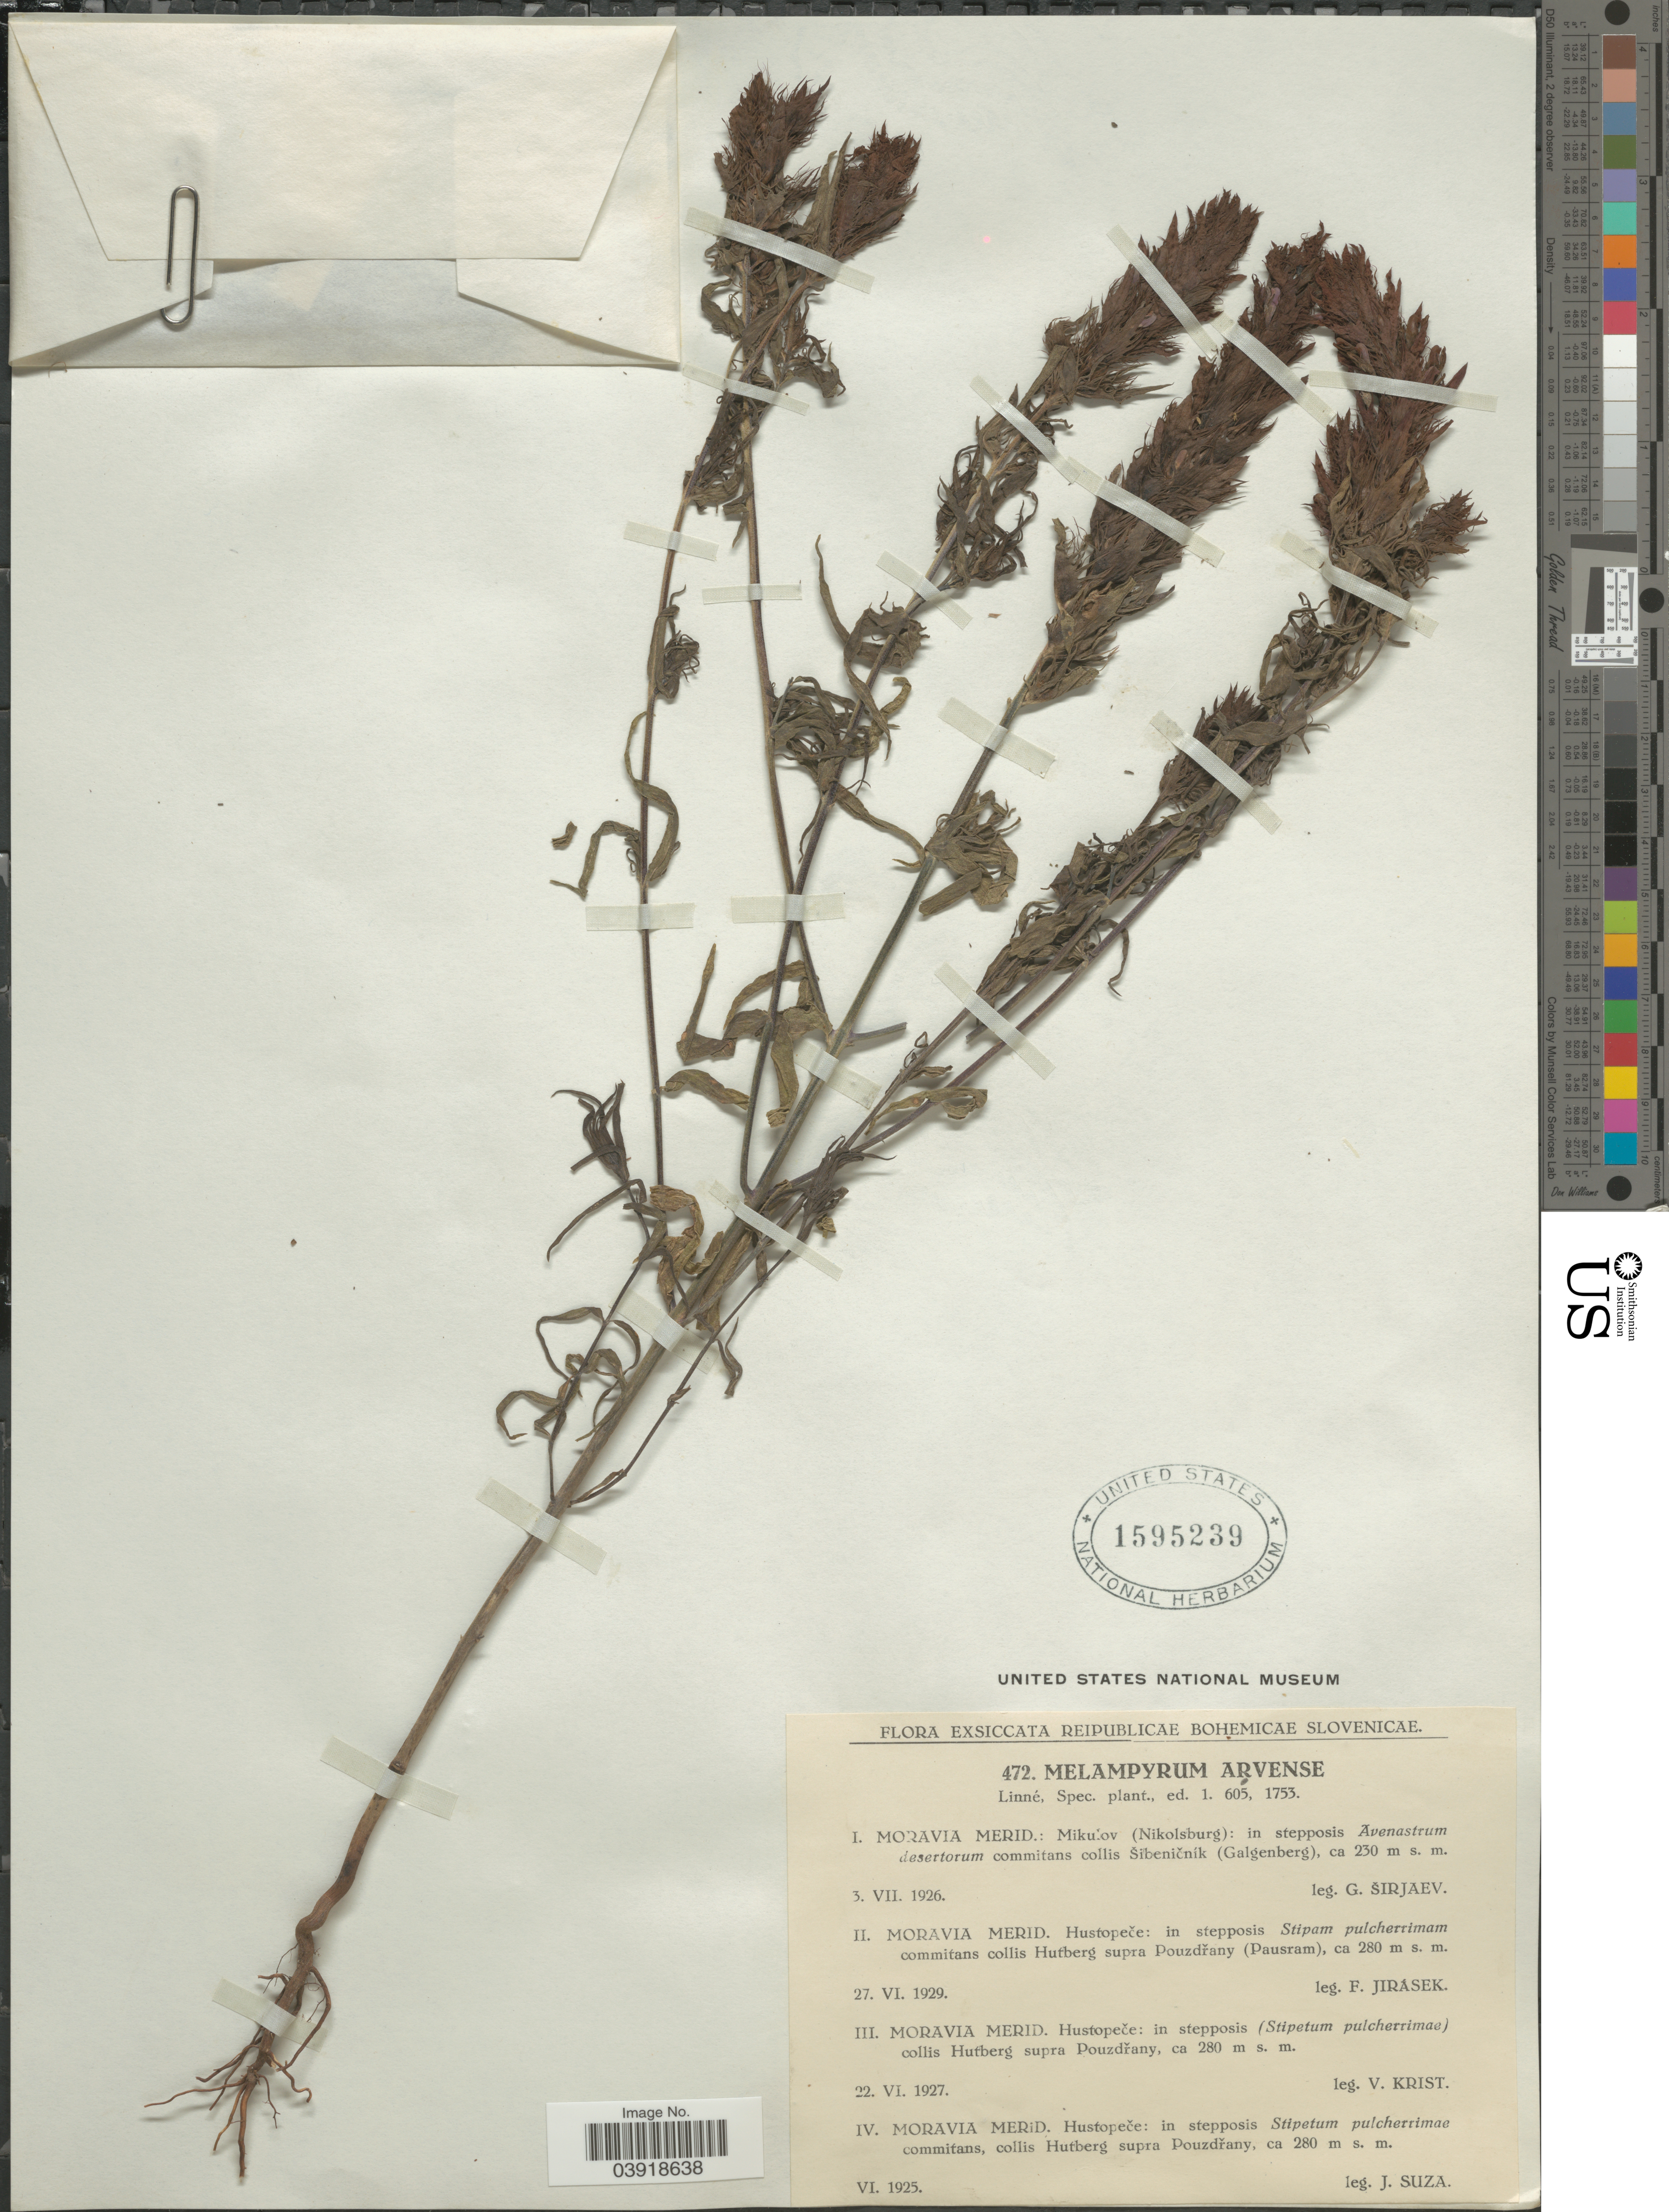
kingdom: Plantae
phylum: Tracheophyta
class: Magnoliopsida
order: Lamiales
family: Orobanchaceae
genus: Melampyrum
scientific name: Melampyrum arvense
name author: L.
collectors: F. Jirasek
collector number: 472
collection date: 1929-06-27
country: Czechia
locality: Moravia Merid. Hustopeče: in stepposis Stipam pulcherrimam commitans collis Hutberg supra Pouzdřany (Pausram).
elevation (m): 280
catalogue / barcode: US 1595239-2